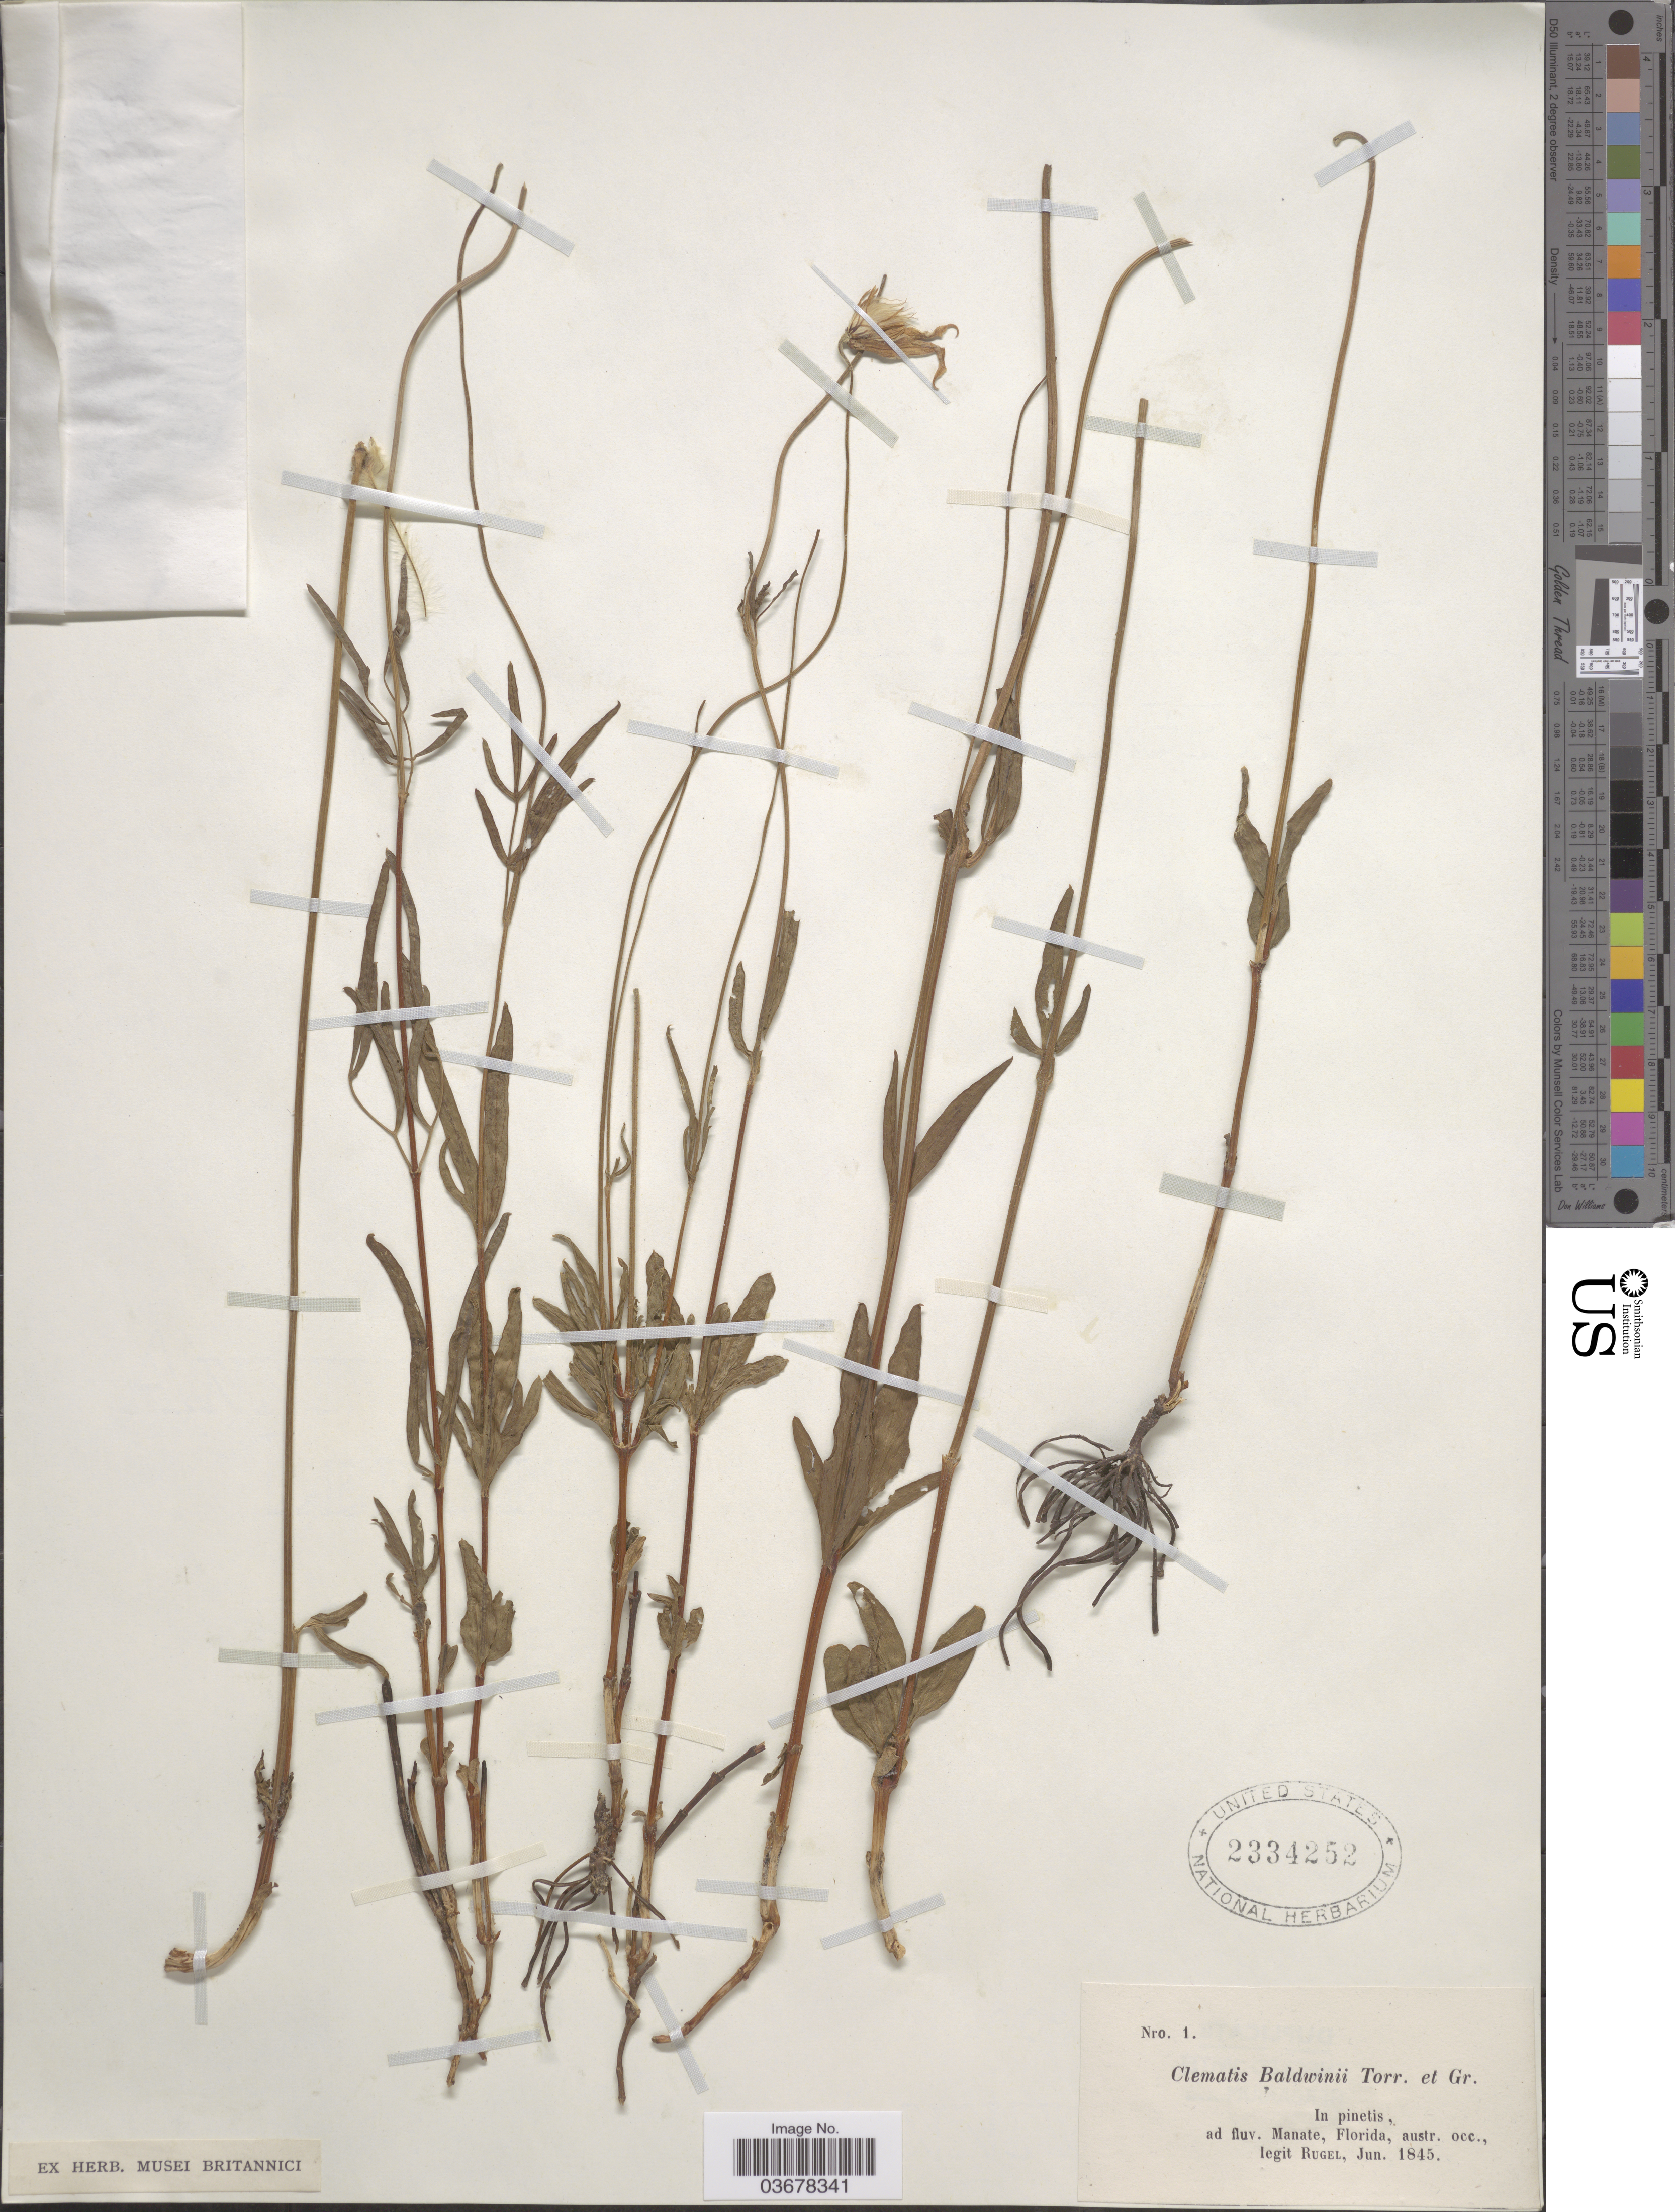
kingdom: Plantae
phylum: Tracheophyta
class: Magnoliopsida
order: Ranunculales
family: Ranunculaceae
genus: Clematis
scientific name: Clematis viorna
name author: L.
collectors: Rugel, --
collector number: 1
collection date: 1845-06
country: United States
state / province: Florida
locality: Ad fluv. Manate, Florida, austr. occ.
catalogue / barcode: US 2334252